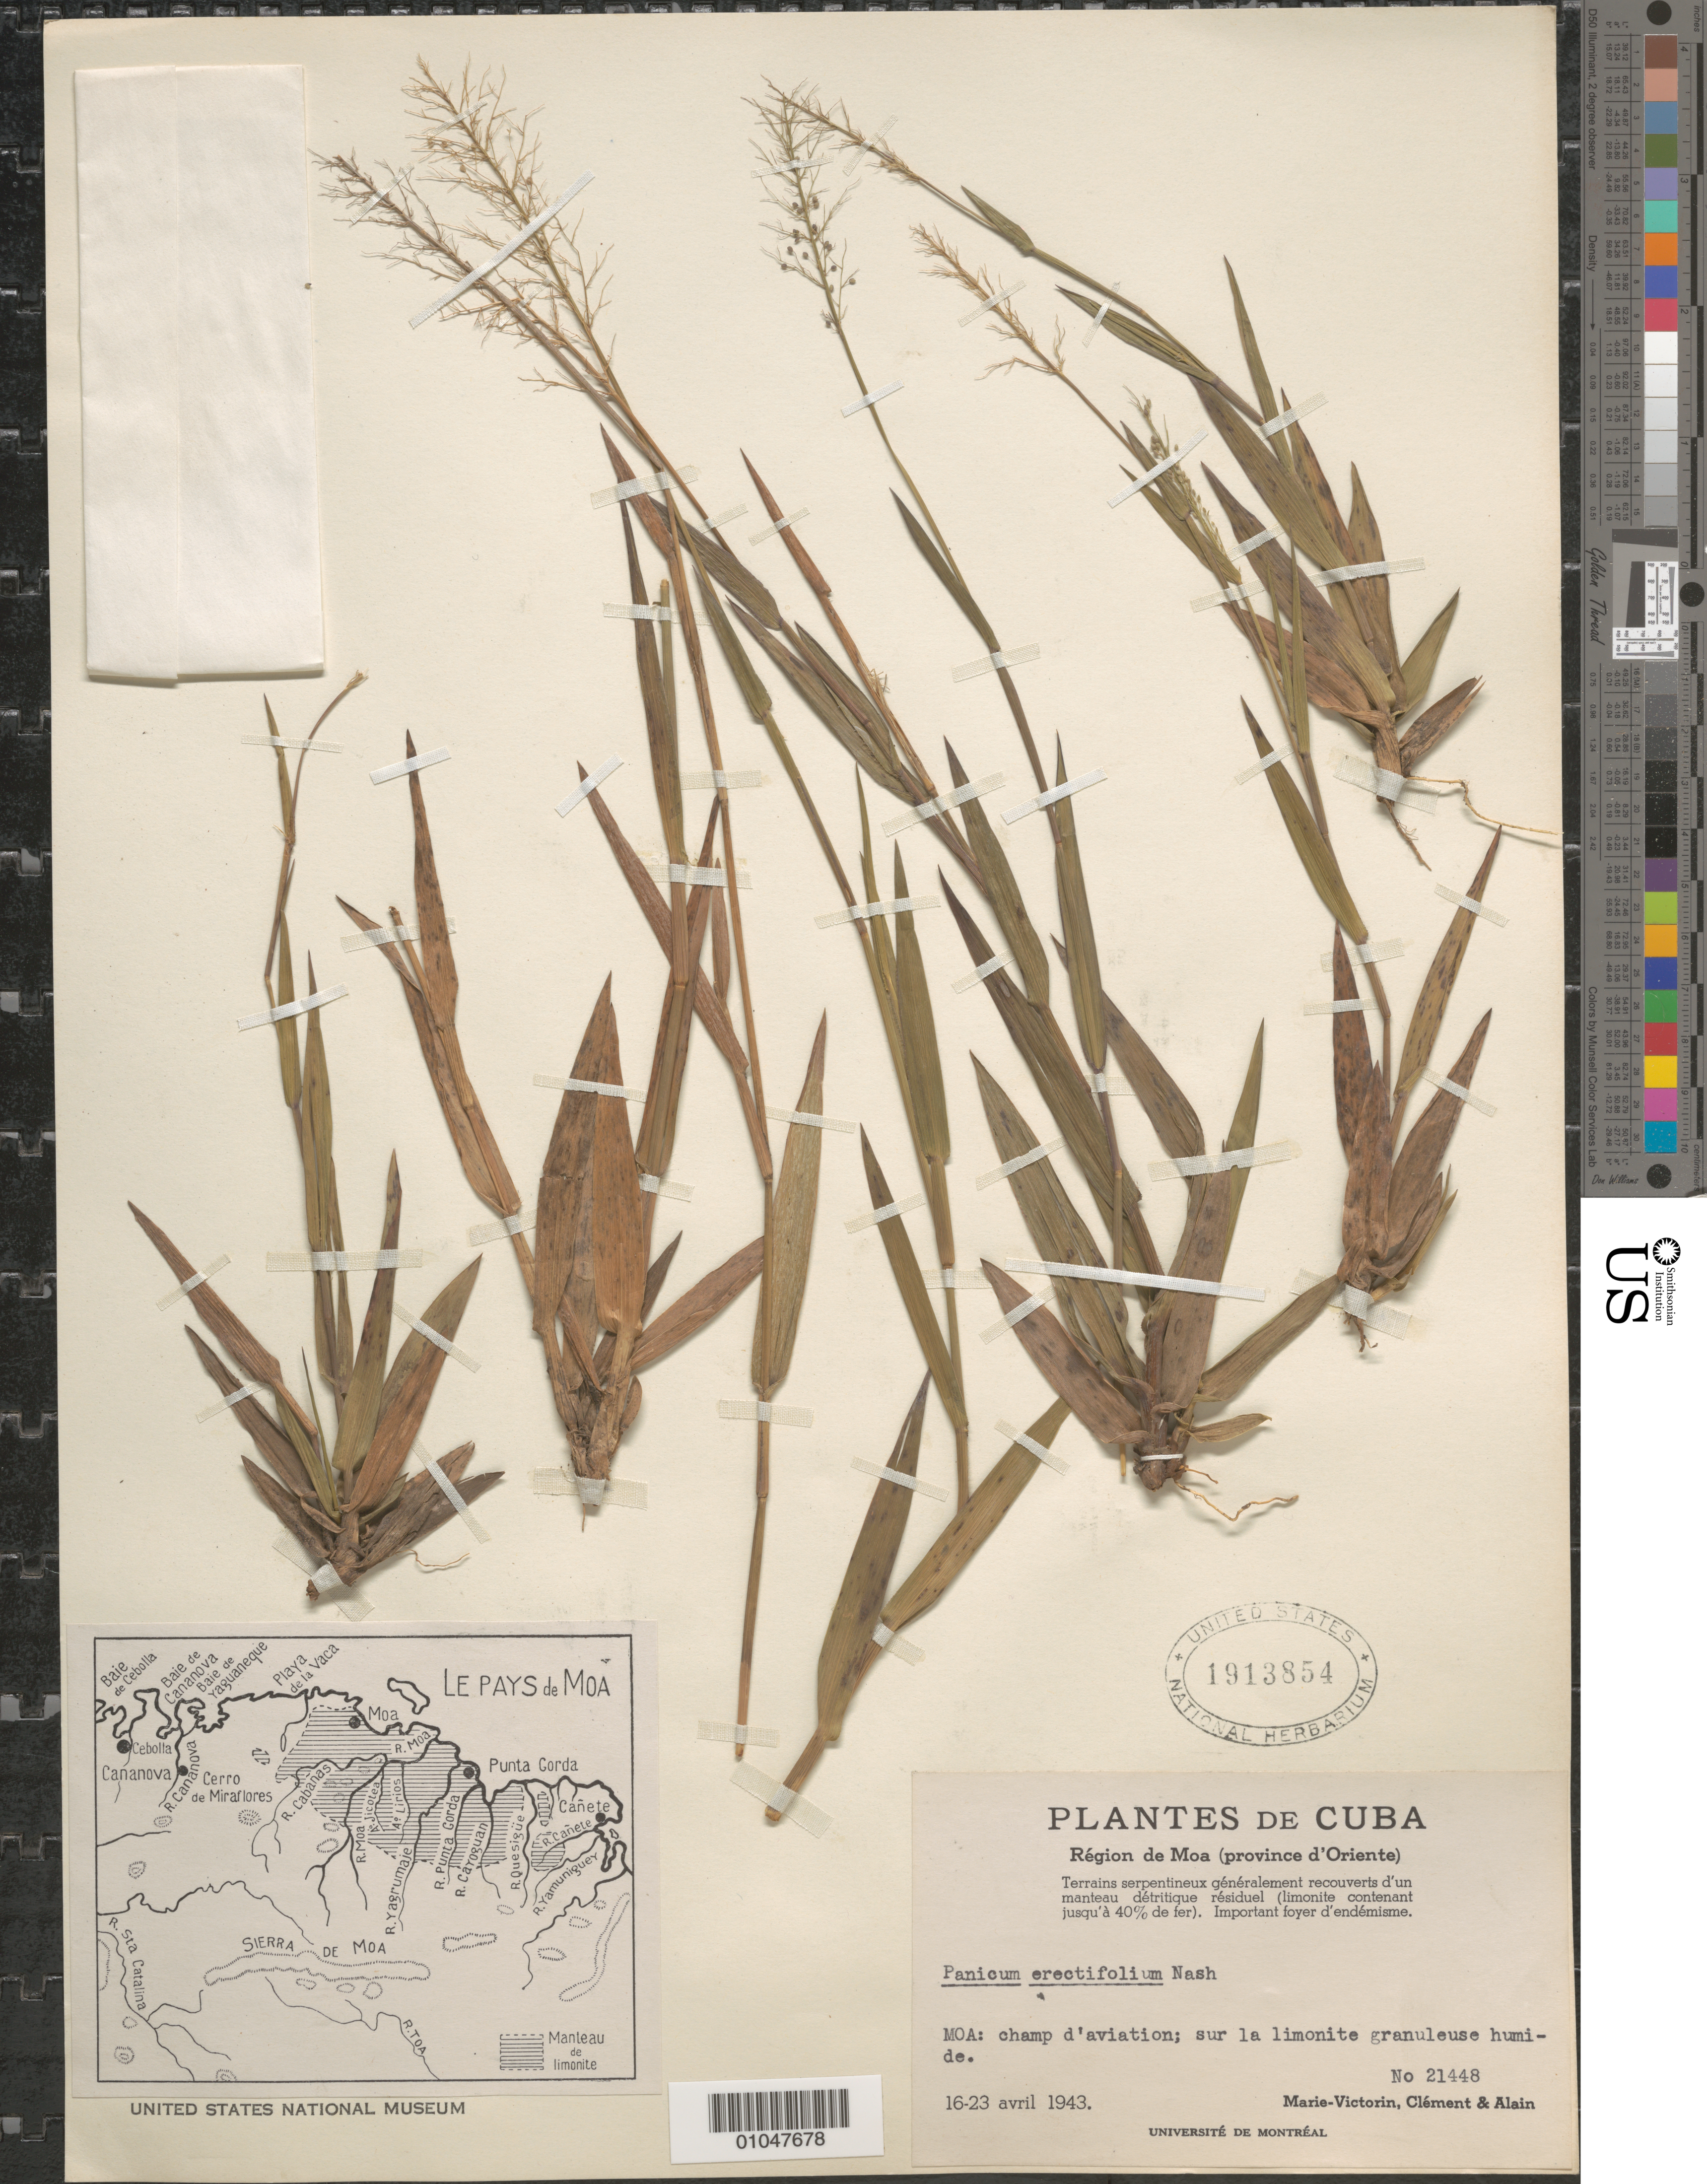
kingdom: Plantae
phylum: Tracheophyta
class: Liliopsida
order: Poales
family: Poaceae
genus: Panicum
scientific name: Panicum erectifolium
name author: Nash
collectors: Fr. Marie-Victorin, B. Clement & A. H. Liogier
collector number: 21448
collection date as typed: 16 Apr 1943 to 23 Apr 1923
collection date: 1923-04-23/1943-04-16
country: Cuba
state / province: Holguín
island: Cuba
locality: Moa region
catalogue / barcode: US 1913854